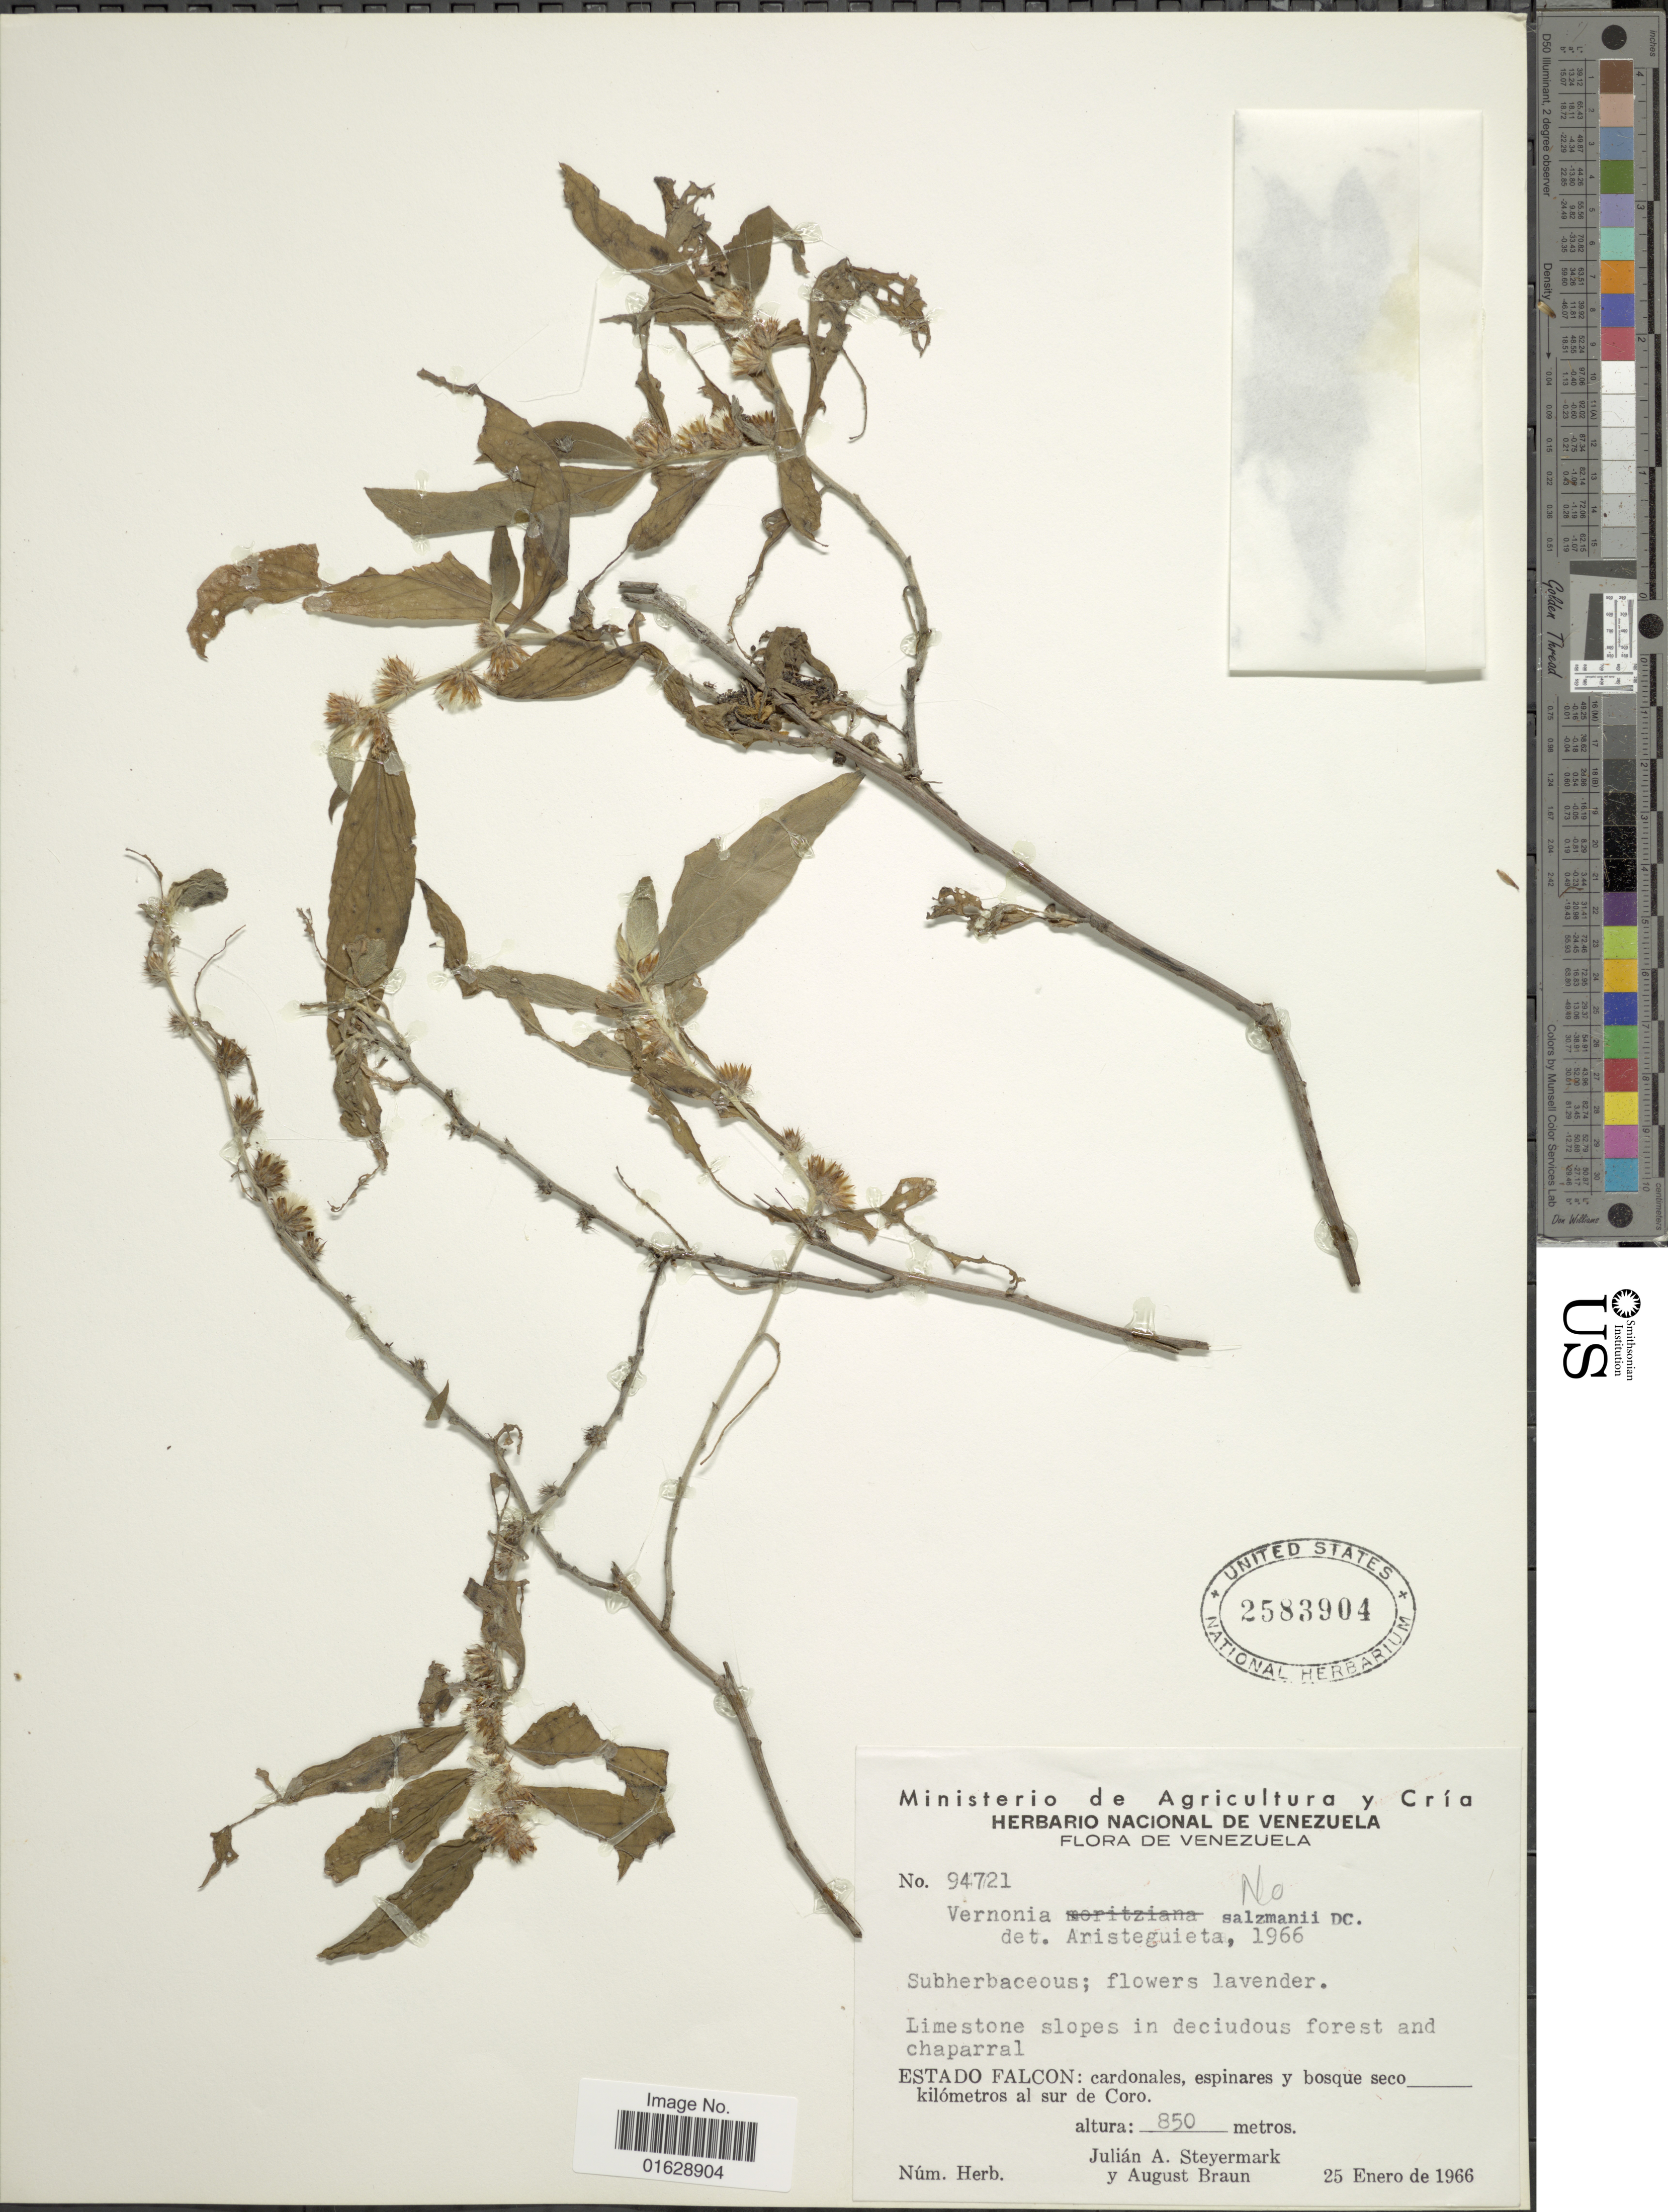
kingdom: Plantae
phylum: Tracheophyta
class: Magnoliopsida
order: Asterales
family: Asteraceae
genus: Lepidaploa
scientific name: Lepidaploa gracilis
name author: (Kunth) H. Rob.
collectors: J. Steyermark & A. Braun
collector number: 94721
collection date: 1966-01-25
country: Venezuela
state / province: Falcón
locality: Estado Falcon: cardonales, espinares y bosuq seco kilometros al sur de Coro.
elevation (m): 850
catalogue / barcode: US 2583904